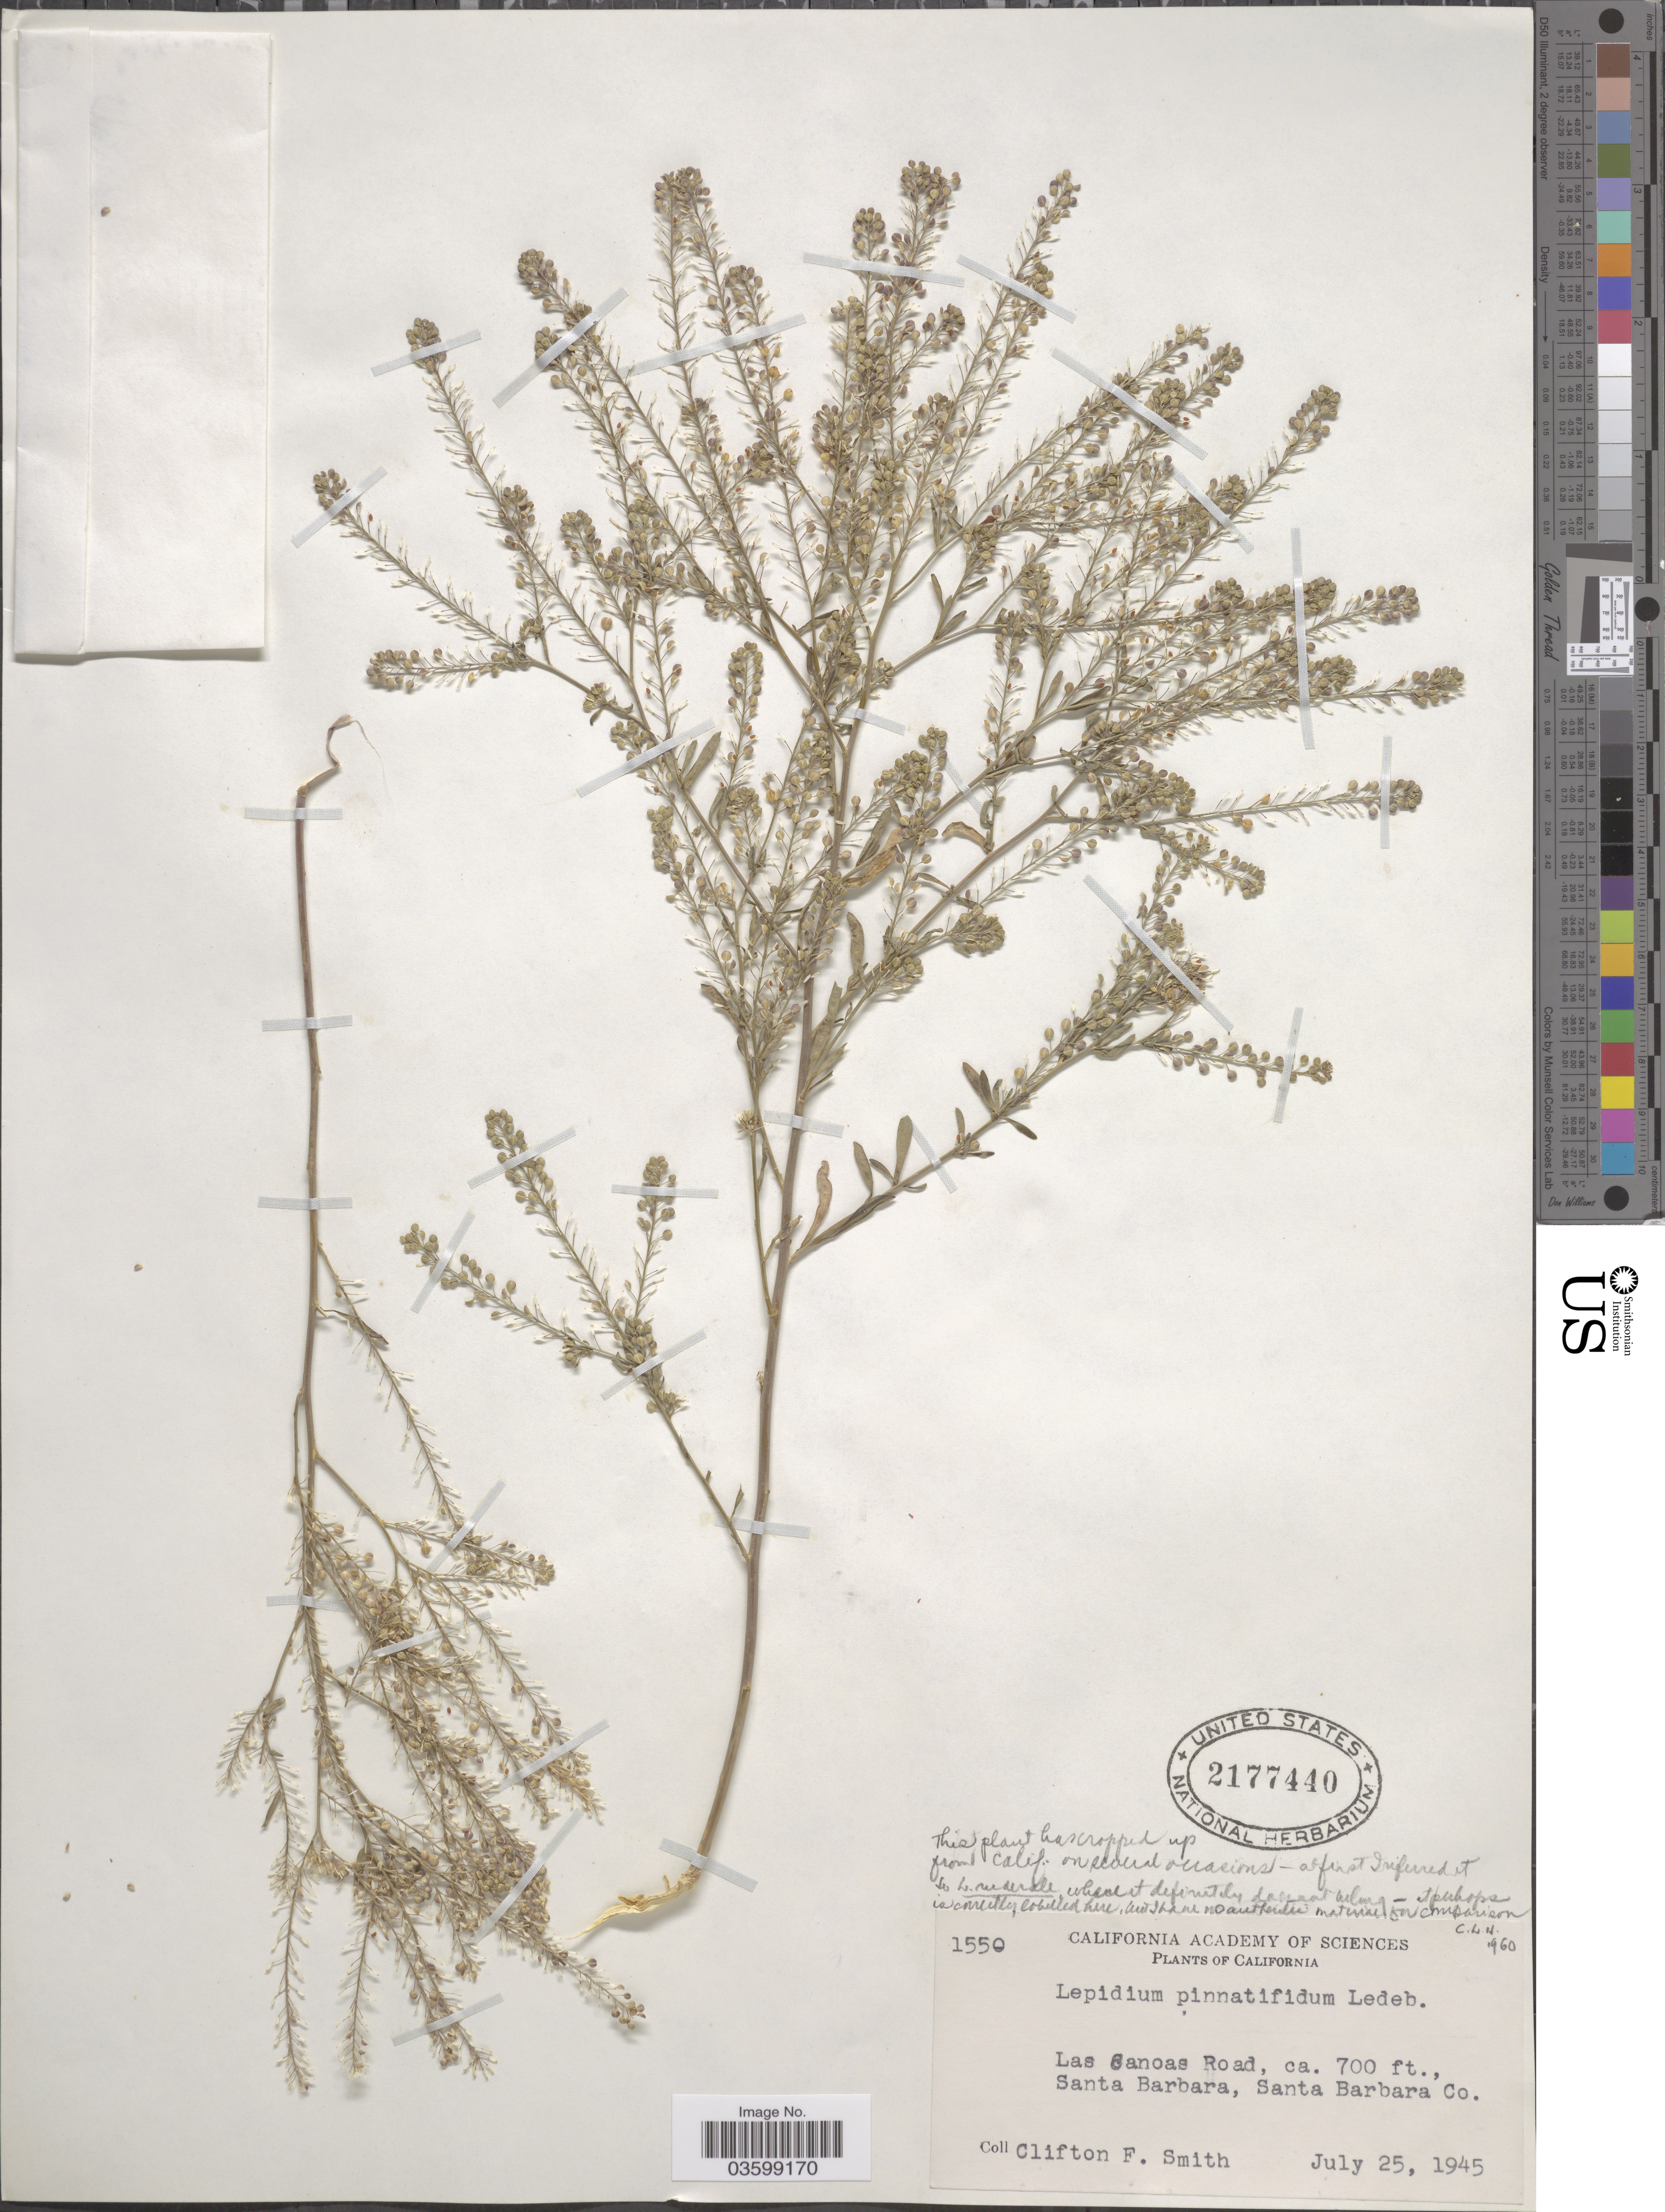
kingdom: Plantae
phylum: Tracheophyta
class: Magnoliopsida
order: Brassicales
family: Brassicaceae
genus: Lepidium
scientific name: Lepidium ruderale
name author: Burm. f.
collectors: C. F. Smith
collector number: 1550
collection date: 1945-07-25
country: United States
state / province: California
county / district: Santa Barbara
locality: Las Canoas Road, Santa Barbara, Santa Barbara Co.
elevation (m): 213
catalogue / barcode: US 2177440